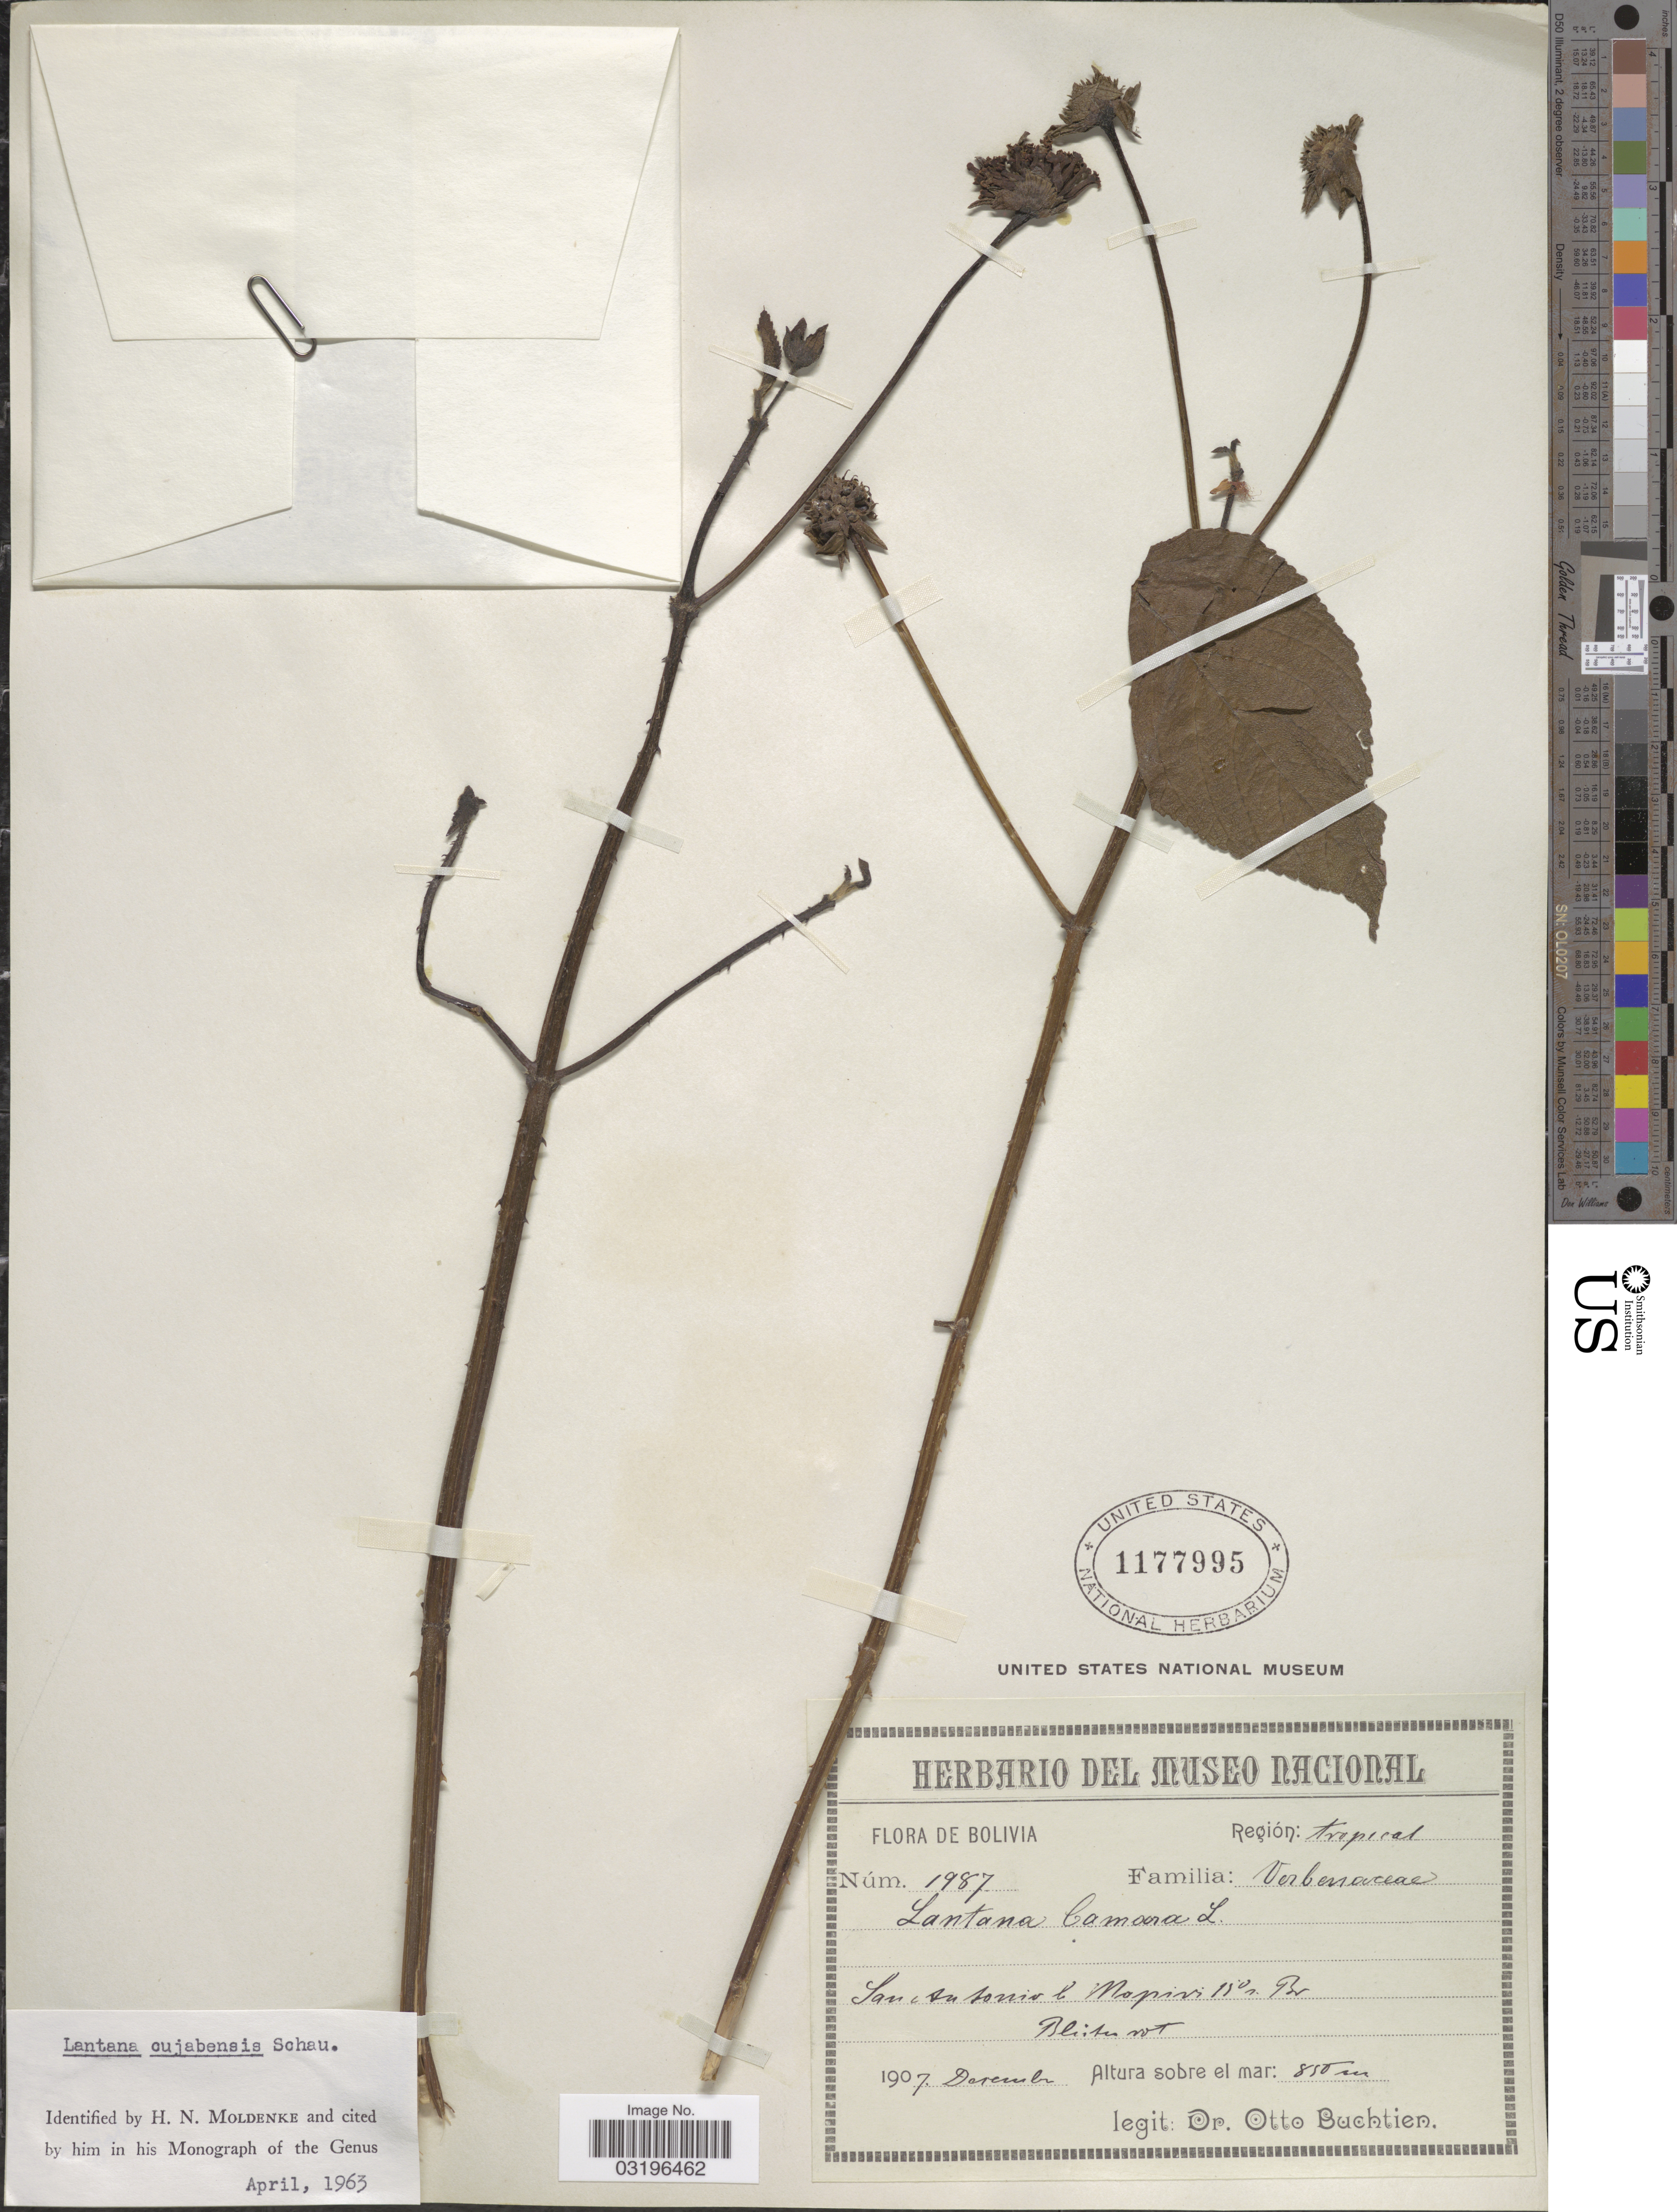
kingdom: Plantae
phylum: Tracheophyta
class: Magnoliopsida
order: Lamiales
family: Verbenaceae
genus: Lantana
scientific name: Lantana cujabensis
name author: Schau.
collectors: O. Buchtien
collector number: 1987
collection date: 1907-12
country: Bolivia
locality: Región: tropical, San Antonio b Mapiri 15°n. Br.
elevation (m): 850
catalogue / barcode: US 1177995